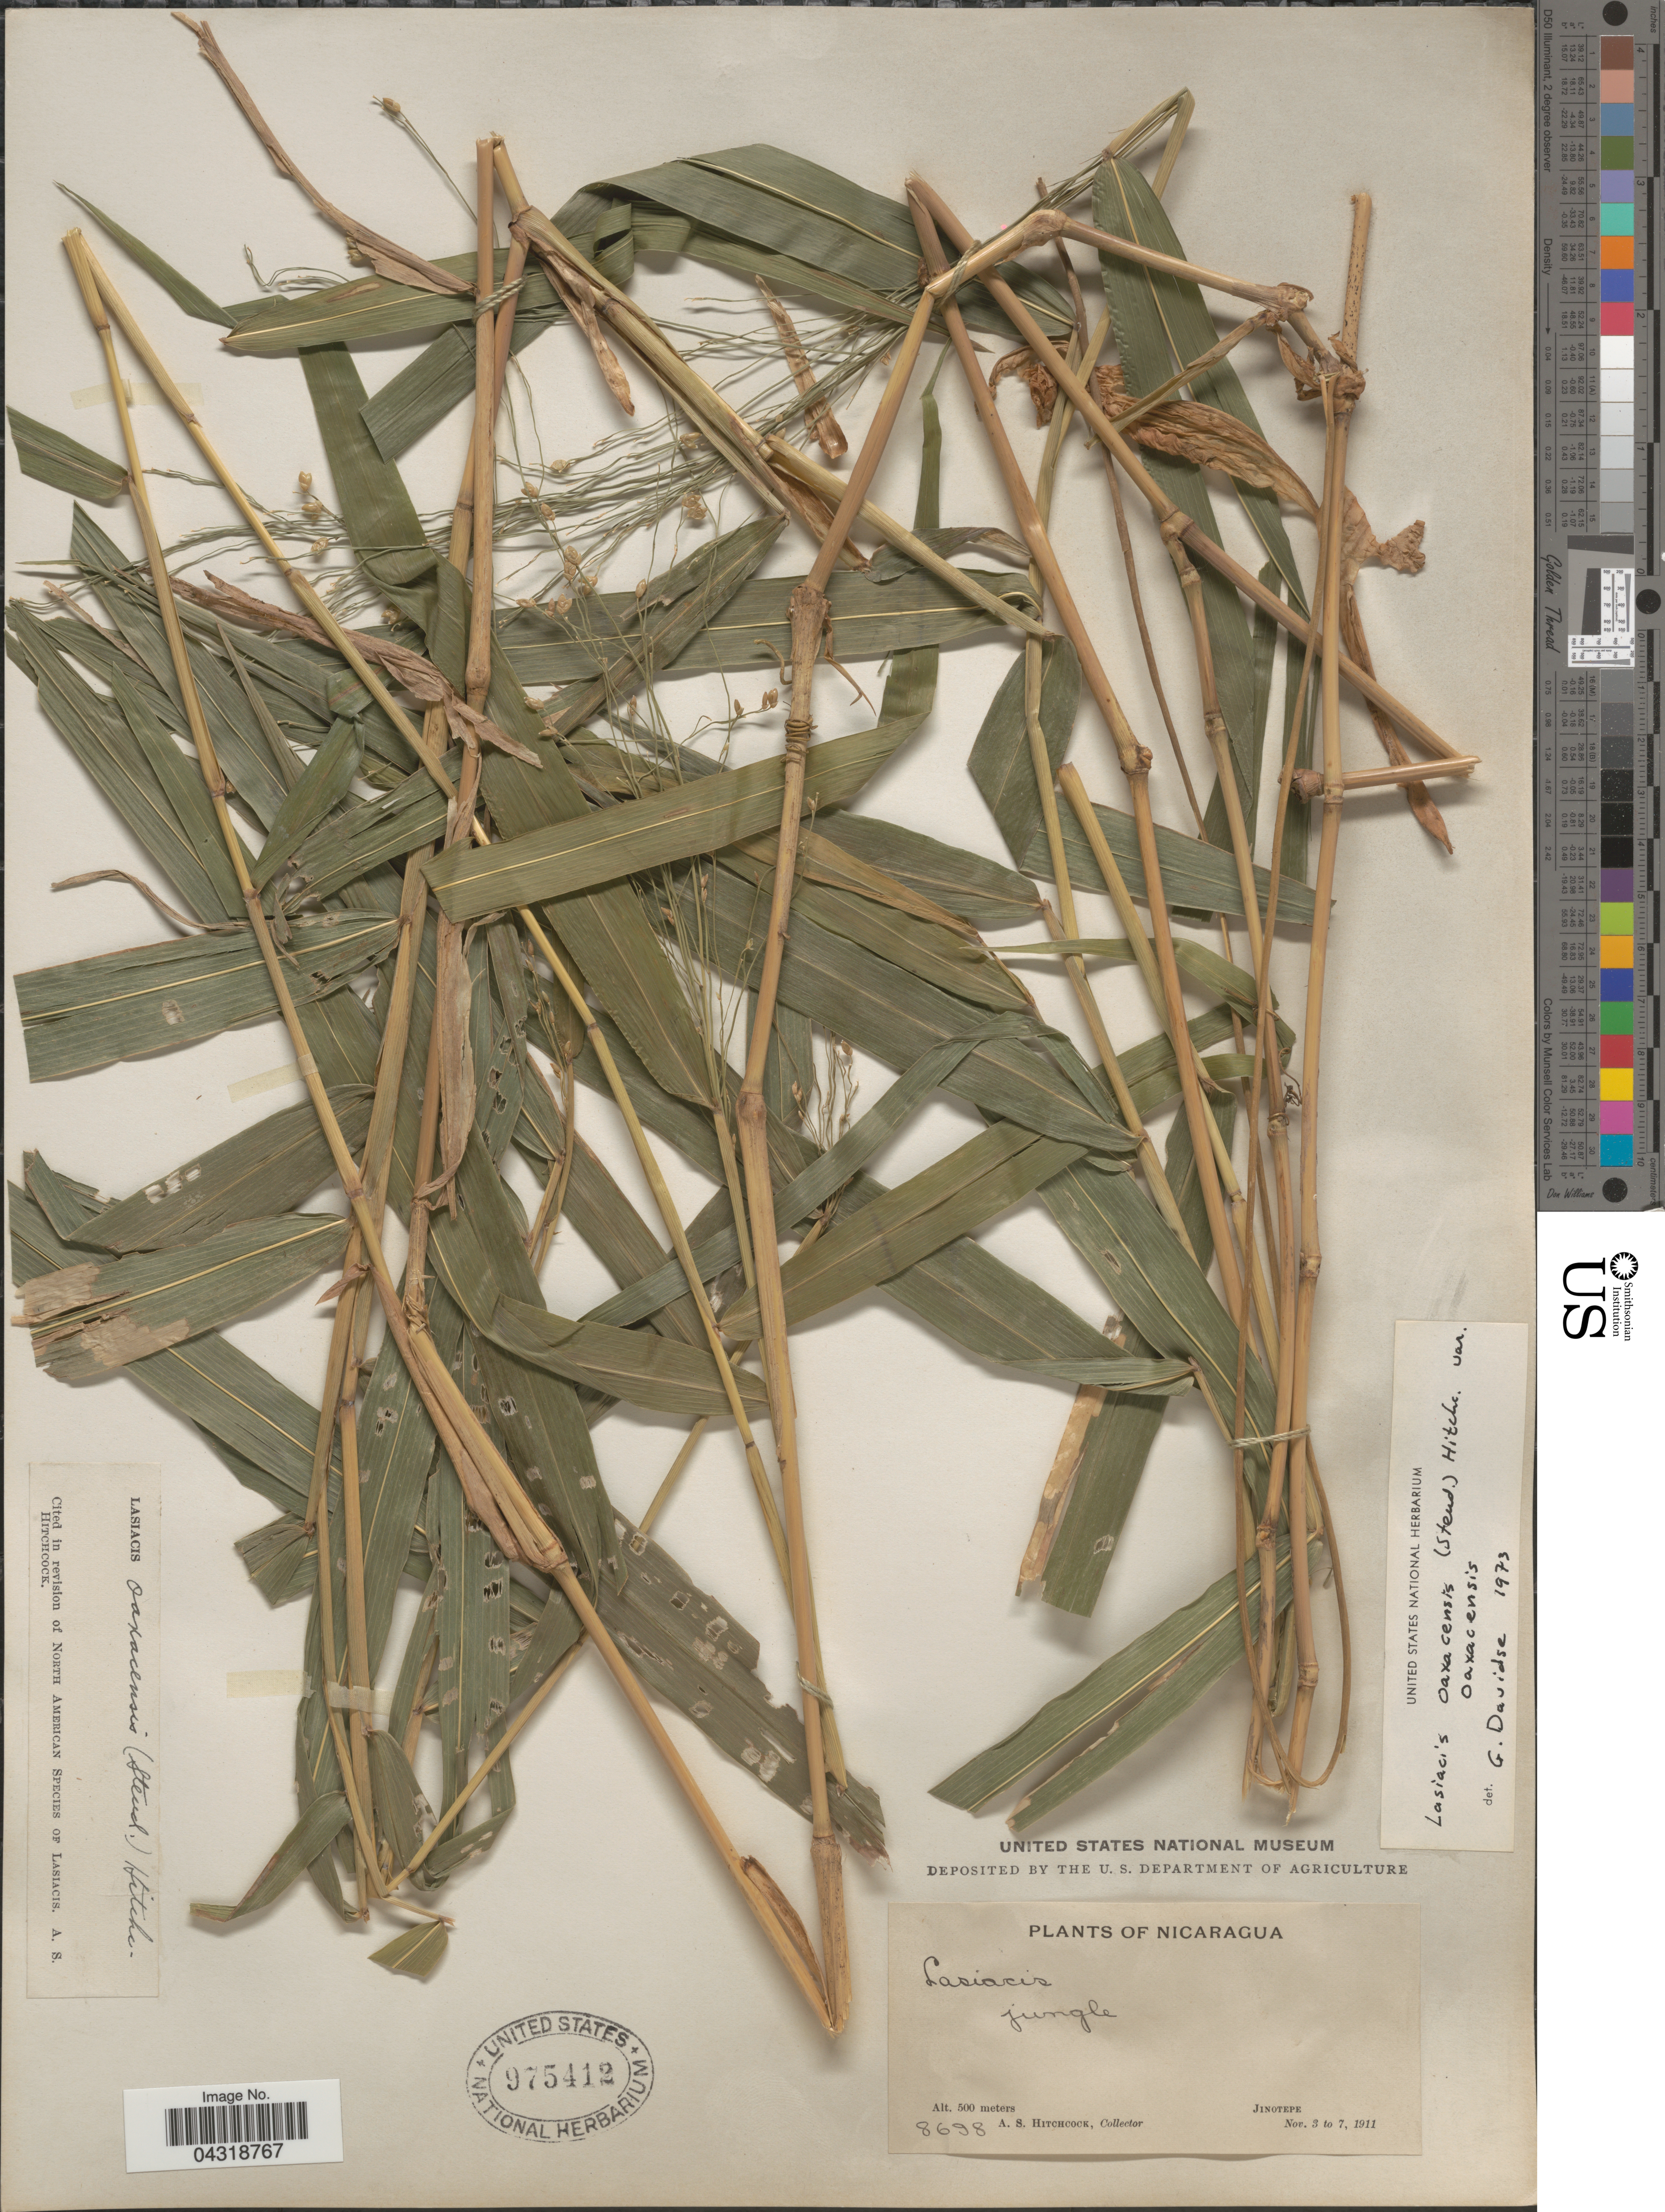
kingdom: Plantae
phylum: Tracheophyta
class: Liliopsida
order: Poales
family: Poaceae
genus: Lasiacis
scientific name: Lasiacis oaxacensis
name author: (Steud.) Hitchc.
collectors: A. S. Hitchcock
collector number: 8698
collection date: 1911-11-03/1911-11-07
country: Nicaragua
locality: Jinotepe.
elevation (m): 500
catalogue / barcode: US 975412